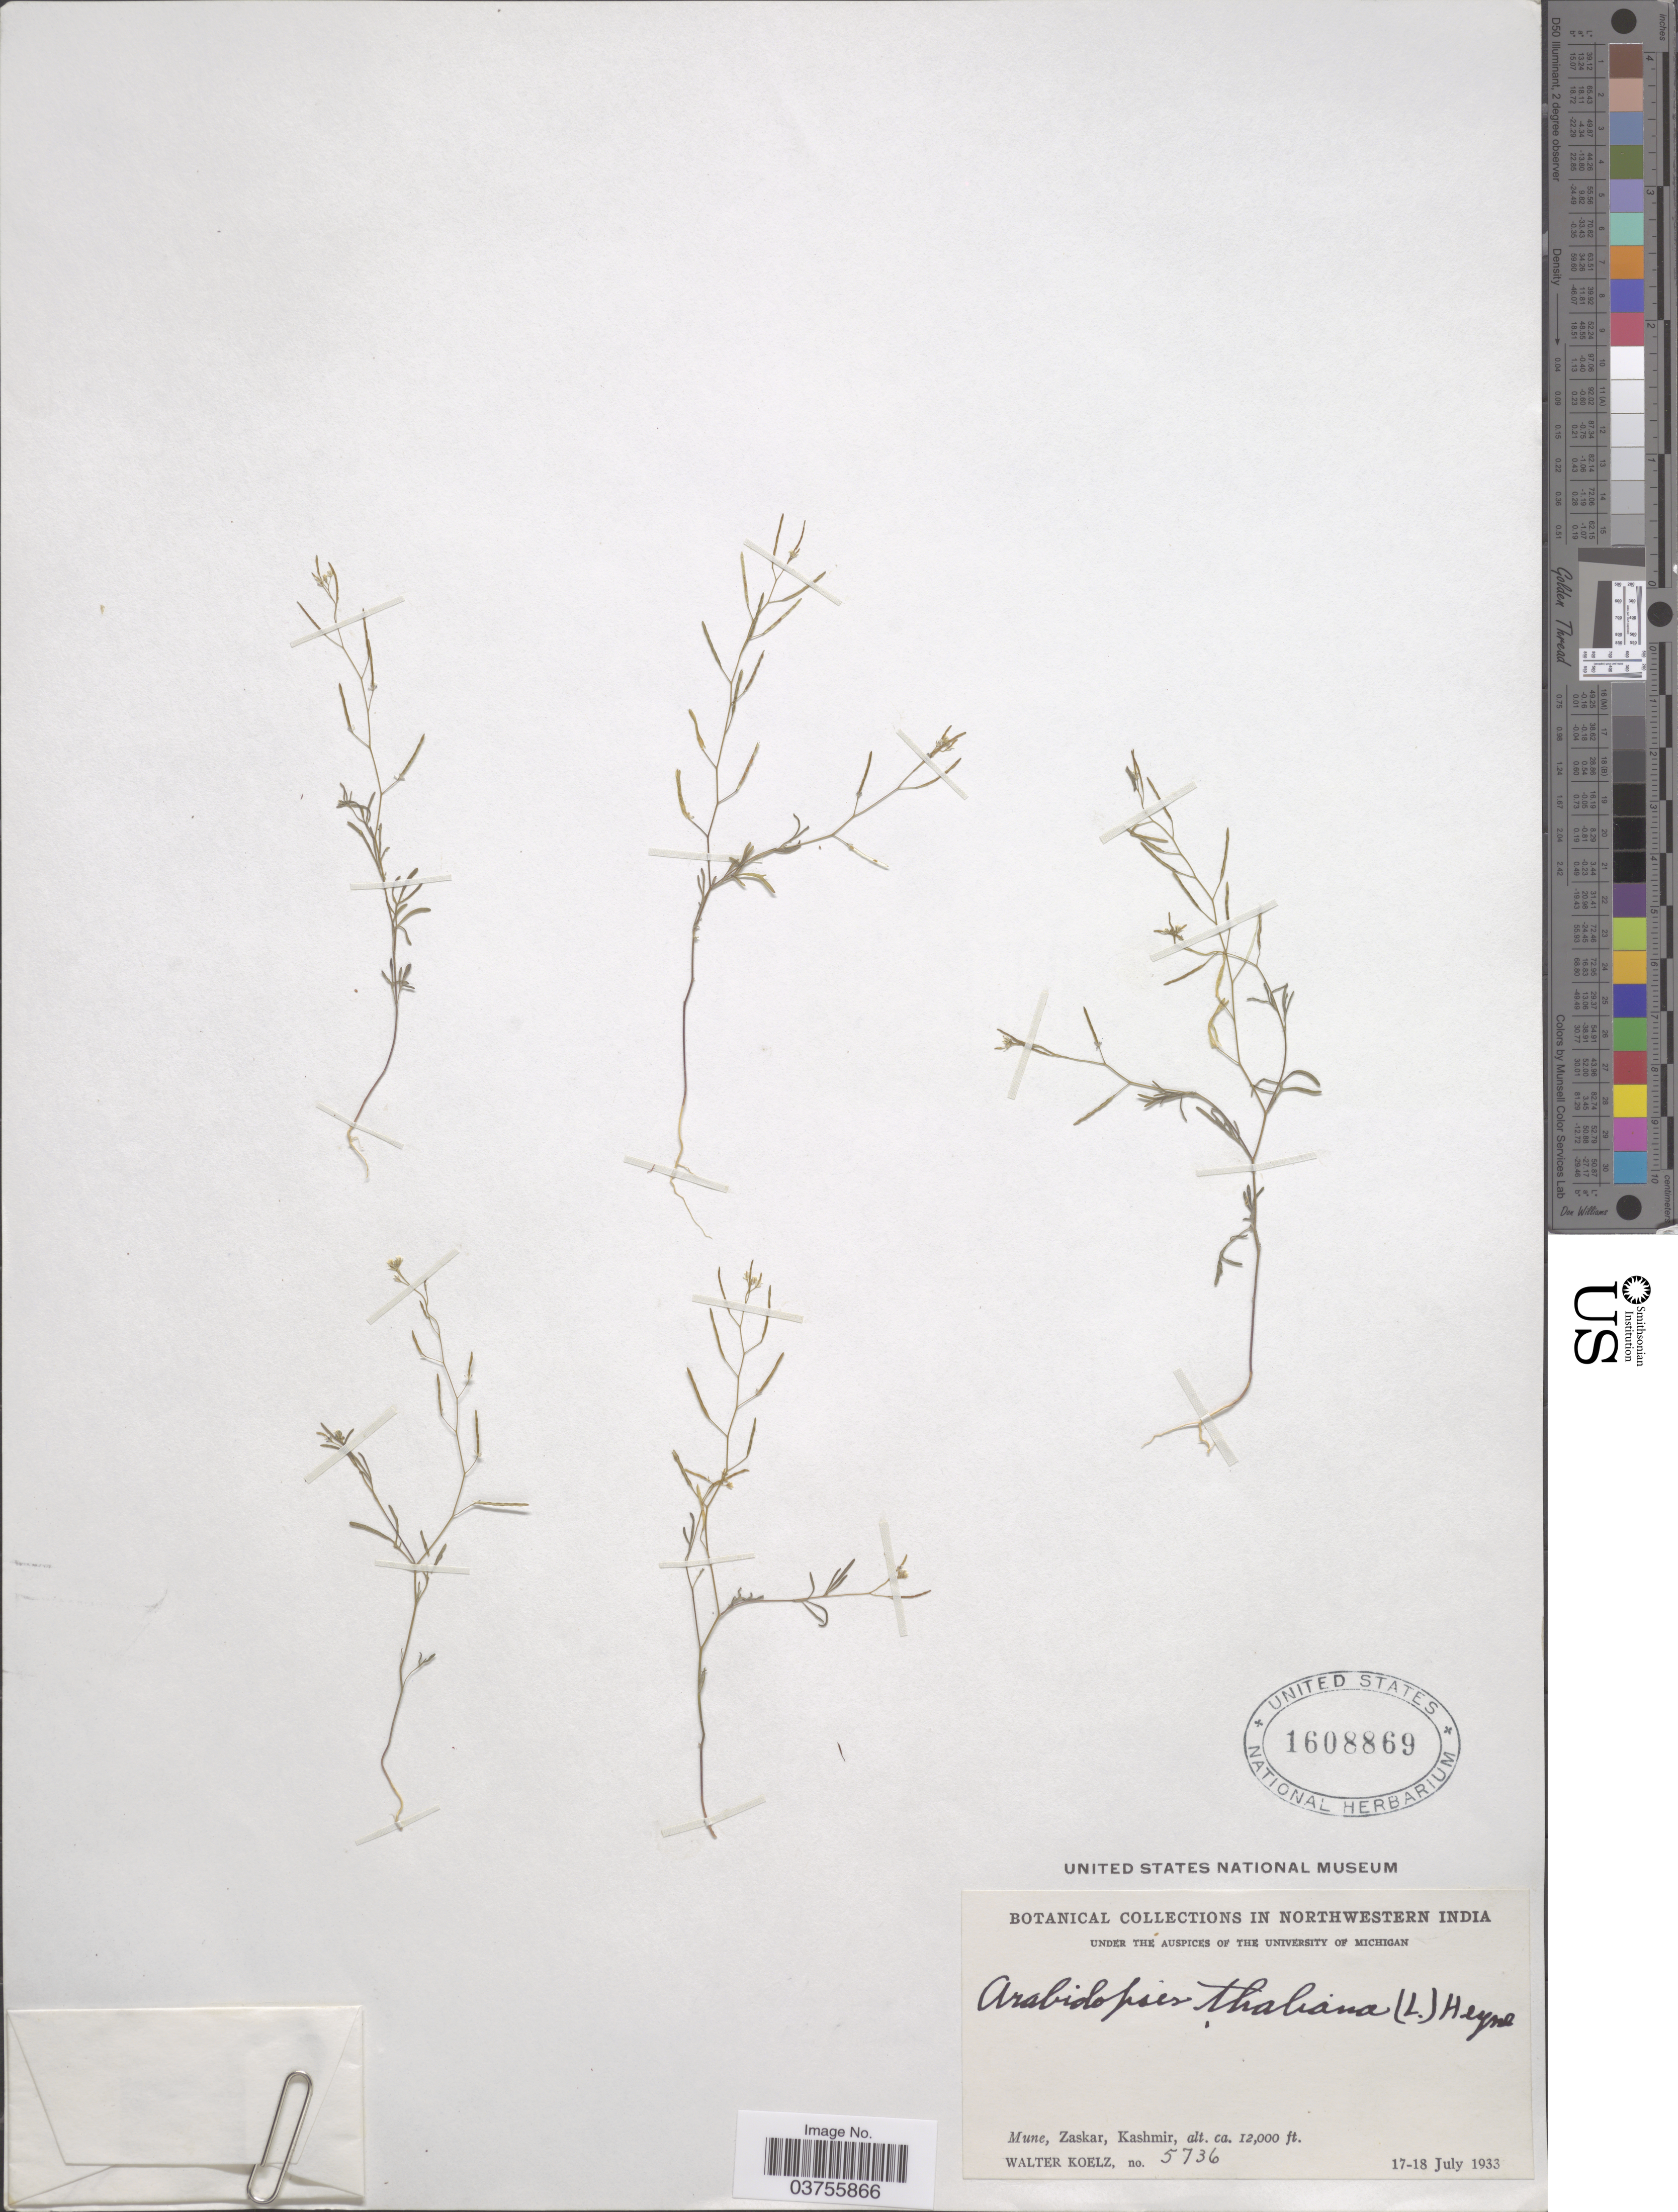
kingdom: Plantae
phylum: Tracheophyta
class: Magnoliopsida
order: Brassicales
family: Brassicaceae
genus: Arabidopsis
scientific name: Arabidopsis thaliana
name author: (L.) Heynh.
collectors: W. N. Koelz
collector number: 5736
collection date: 1933-07-17/1933-07-18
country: India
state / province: Jammu and Kashmir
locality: Northwestern India. Mune, Zaskar, Kashmir.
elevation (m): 3658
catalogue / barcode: US 1608869